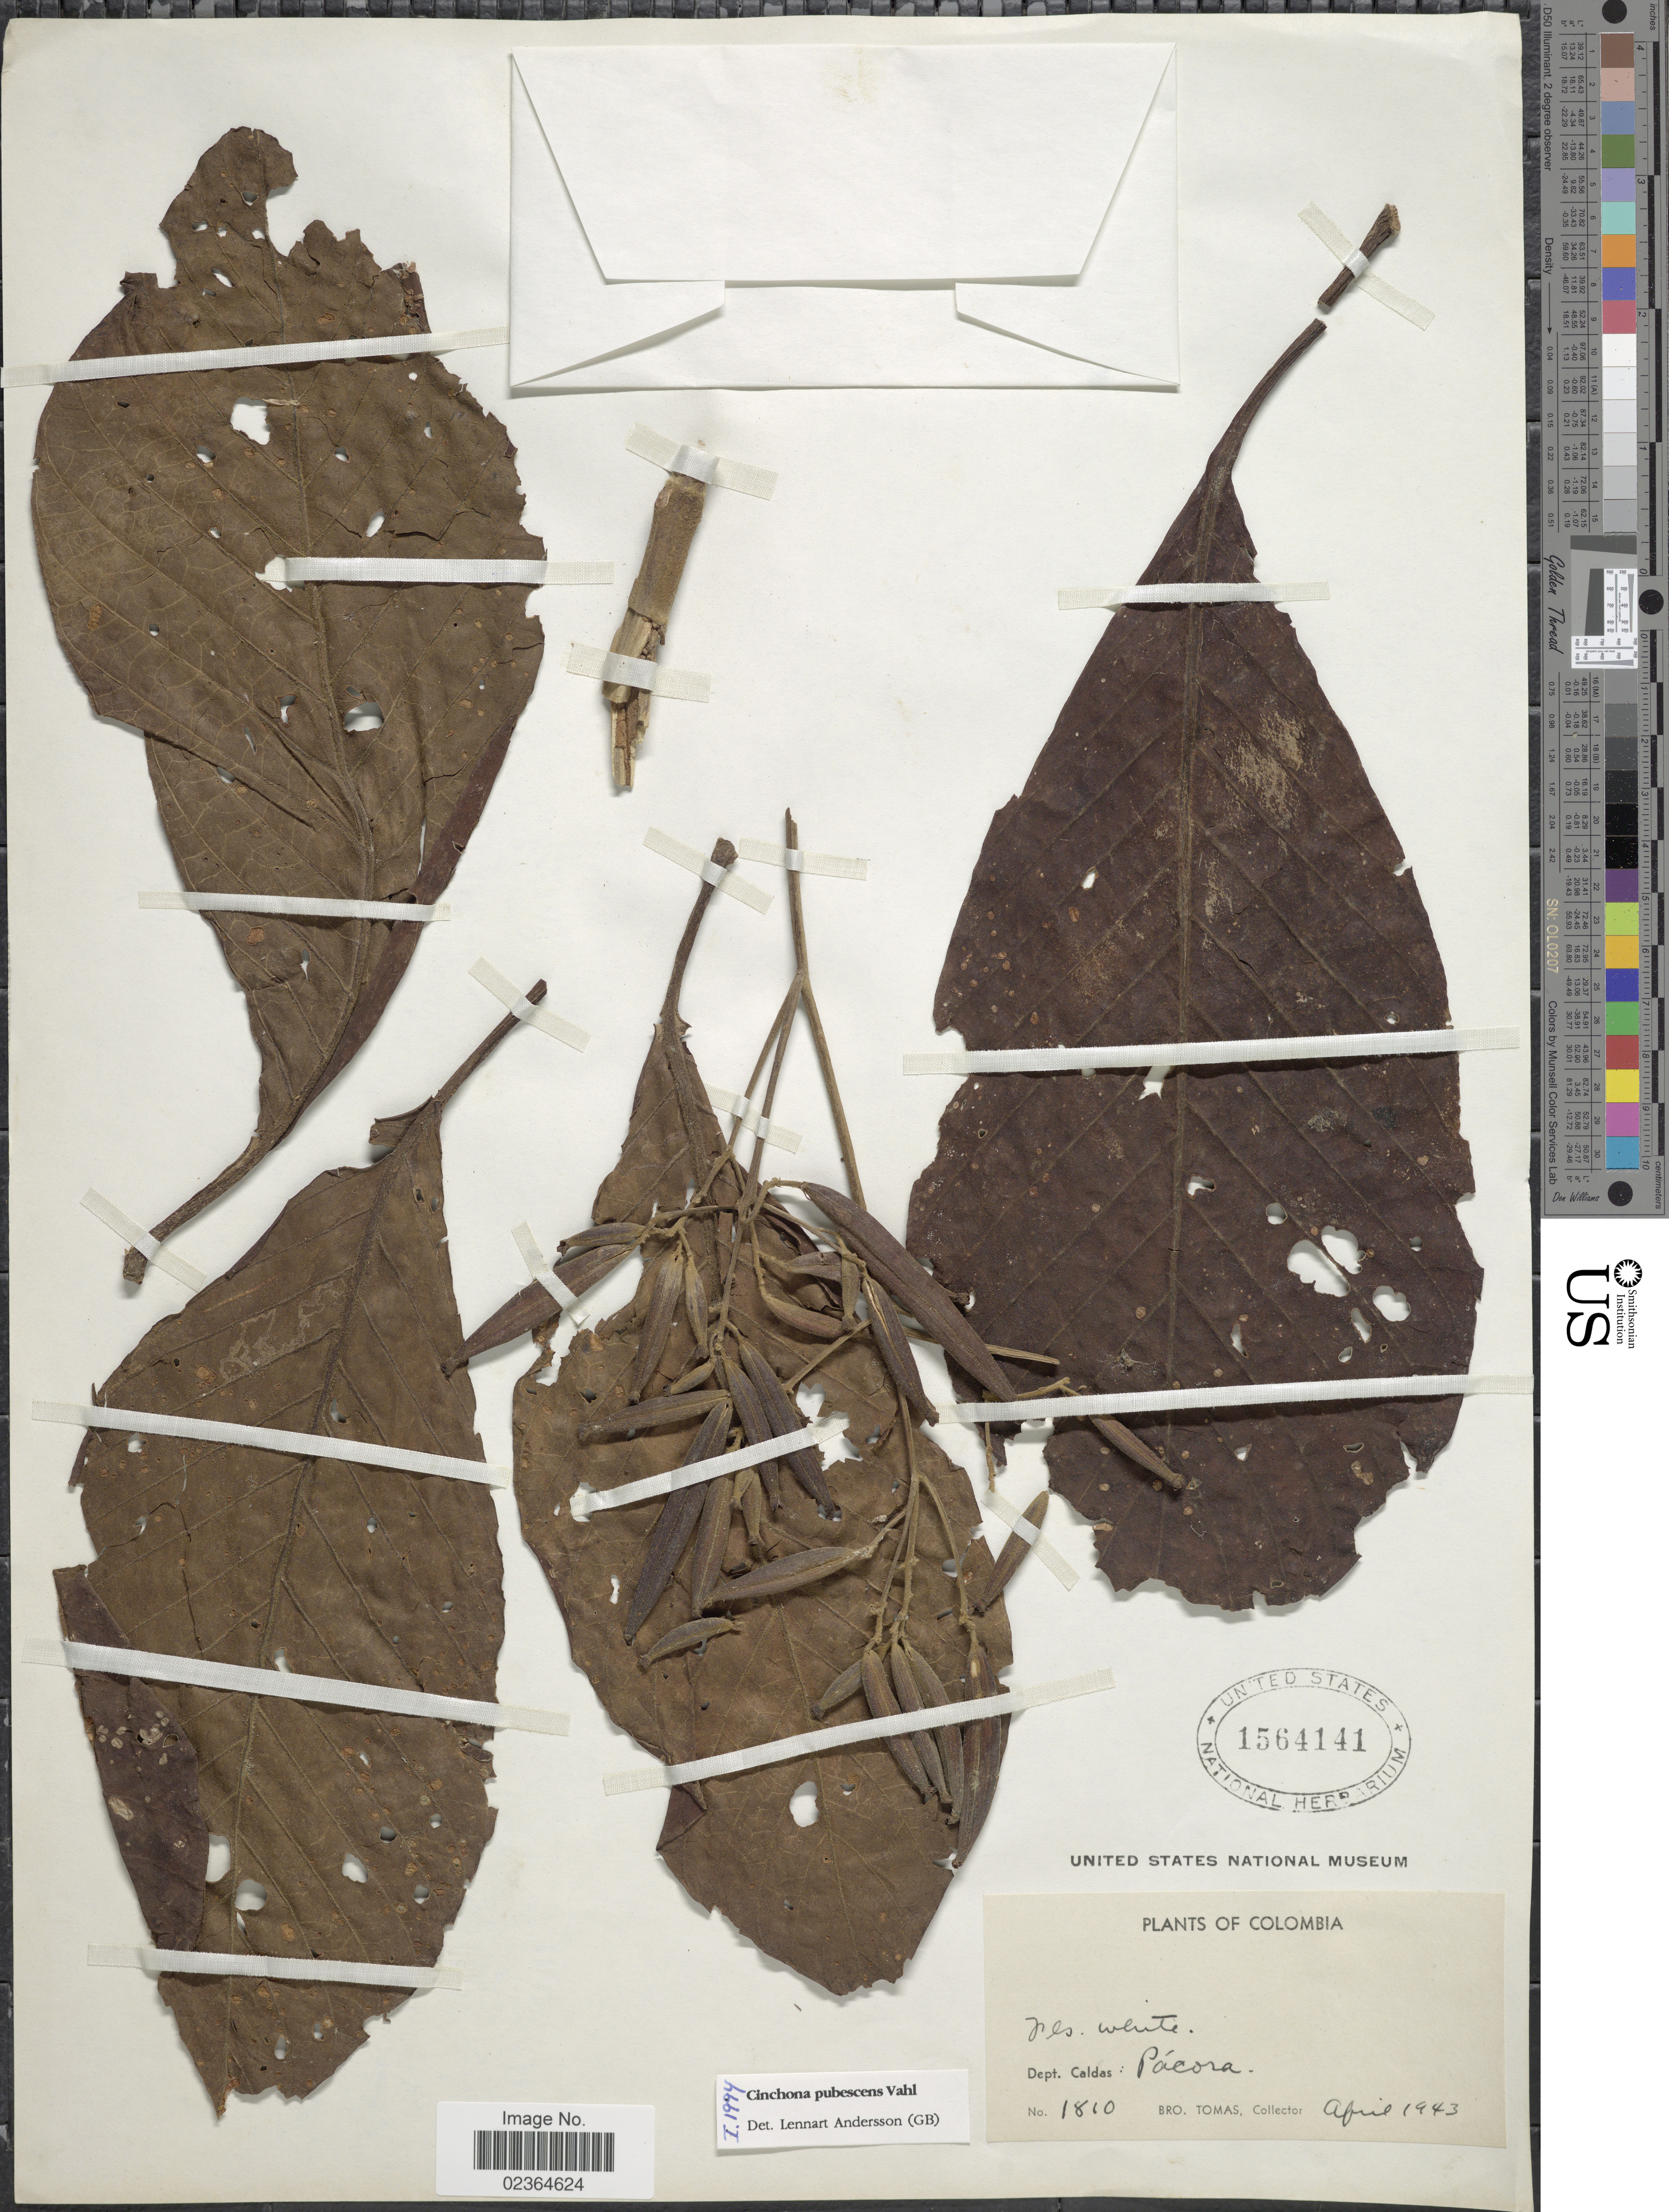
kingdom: Plantae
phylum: Tracheophyta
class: Magnoliopsida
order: Gentianales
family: Rubiaceae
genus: Cinchona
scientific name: Cinchona pubescens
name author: Vahl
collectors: B. Tomas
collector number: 1810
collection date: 1943-04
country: Colombia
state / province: Caldas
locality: Pácora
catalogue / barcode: US 1564141